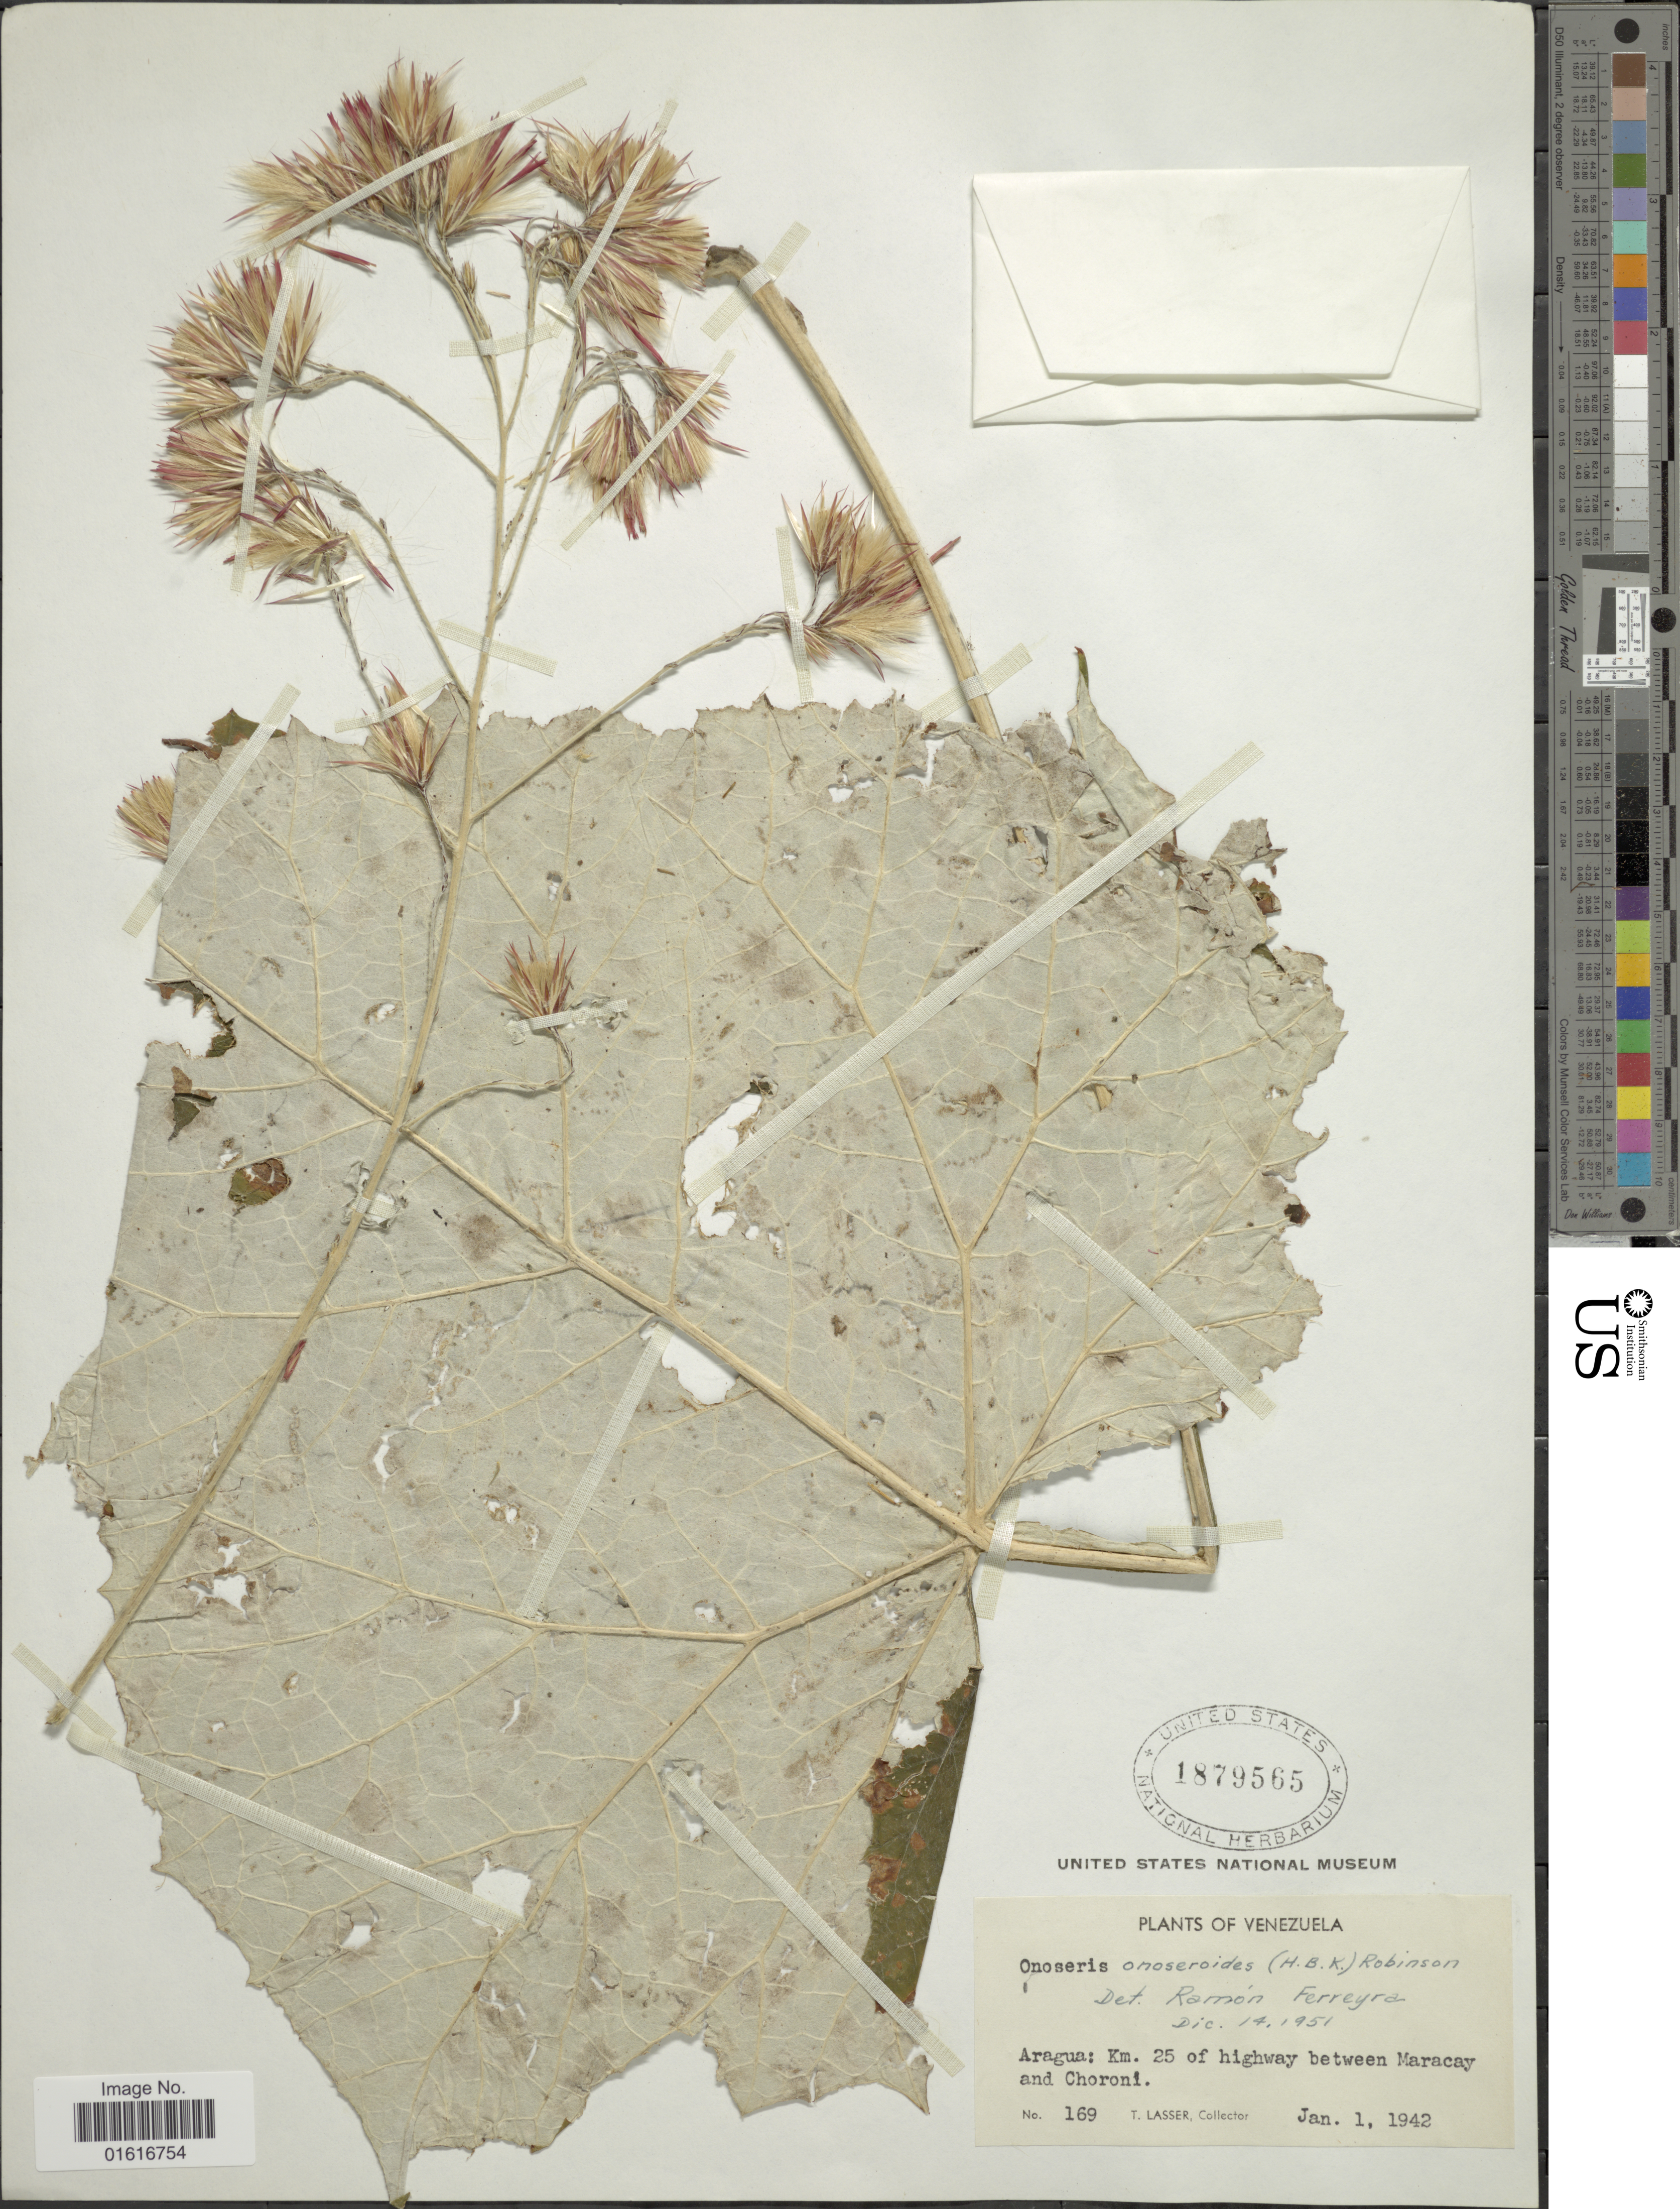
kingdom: Plantae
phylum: Tracheophyta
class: Magnoliopsida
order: Asterales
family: Asteraceae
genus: Onoseris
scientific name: Onoseris onoseroides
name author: (Kunth) B.L. Rob.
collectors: T. Lasser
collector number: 169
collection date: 1942-01-01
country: Venezuela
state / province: Aragua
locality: Km. 25 of highway between Maracay and Choroni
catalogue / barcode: US 1879565